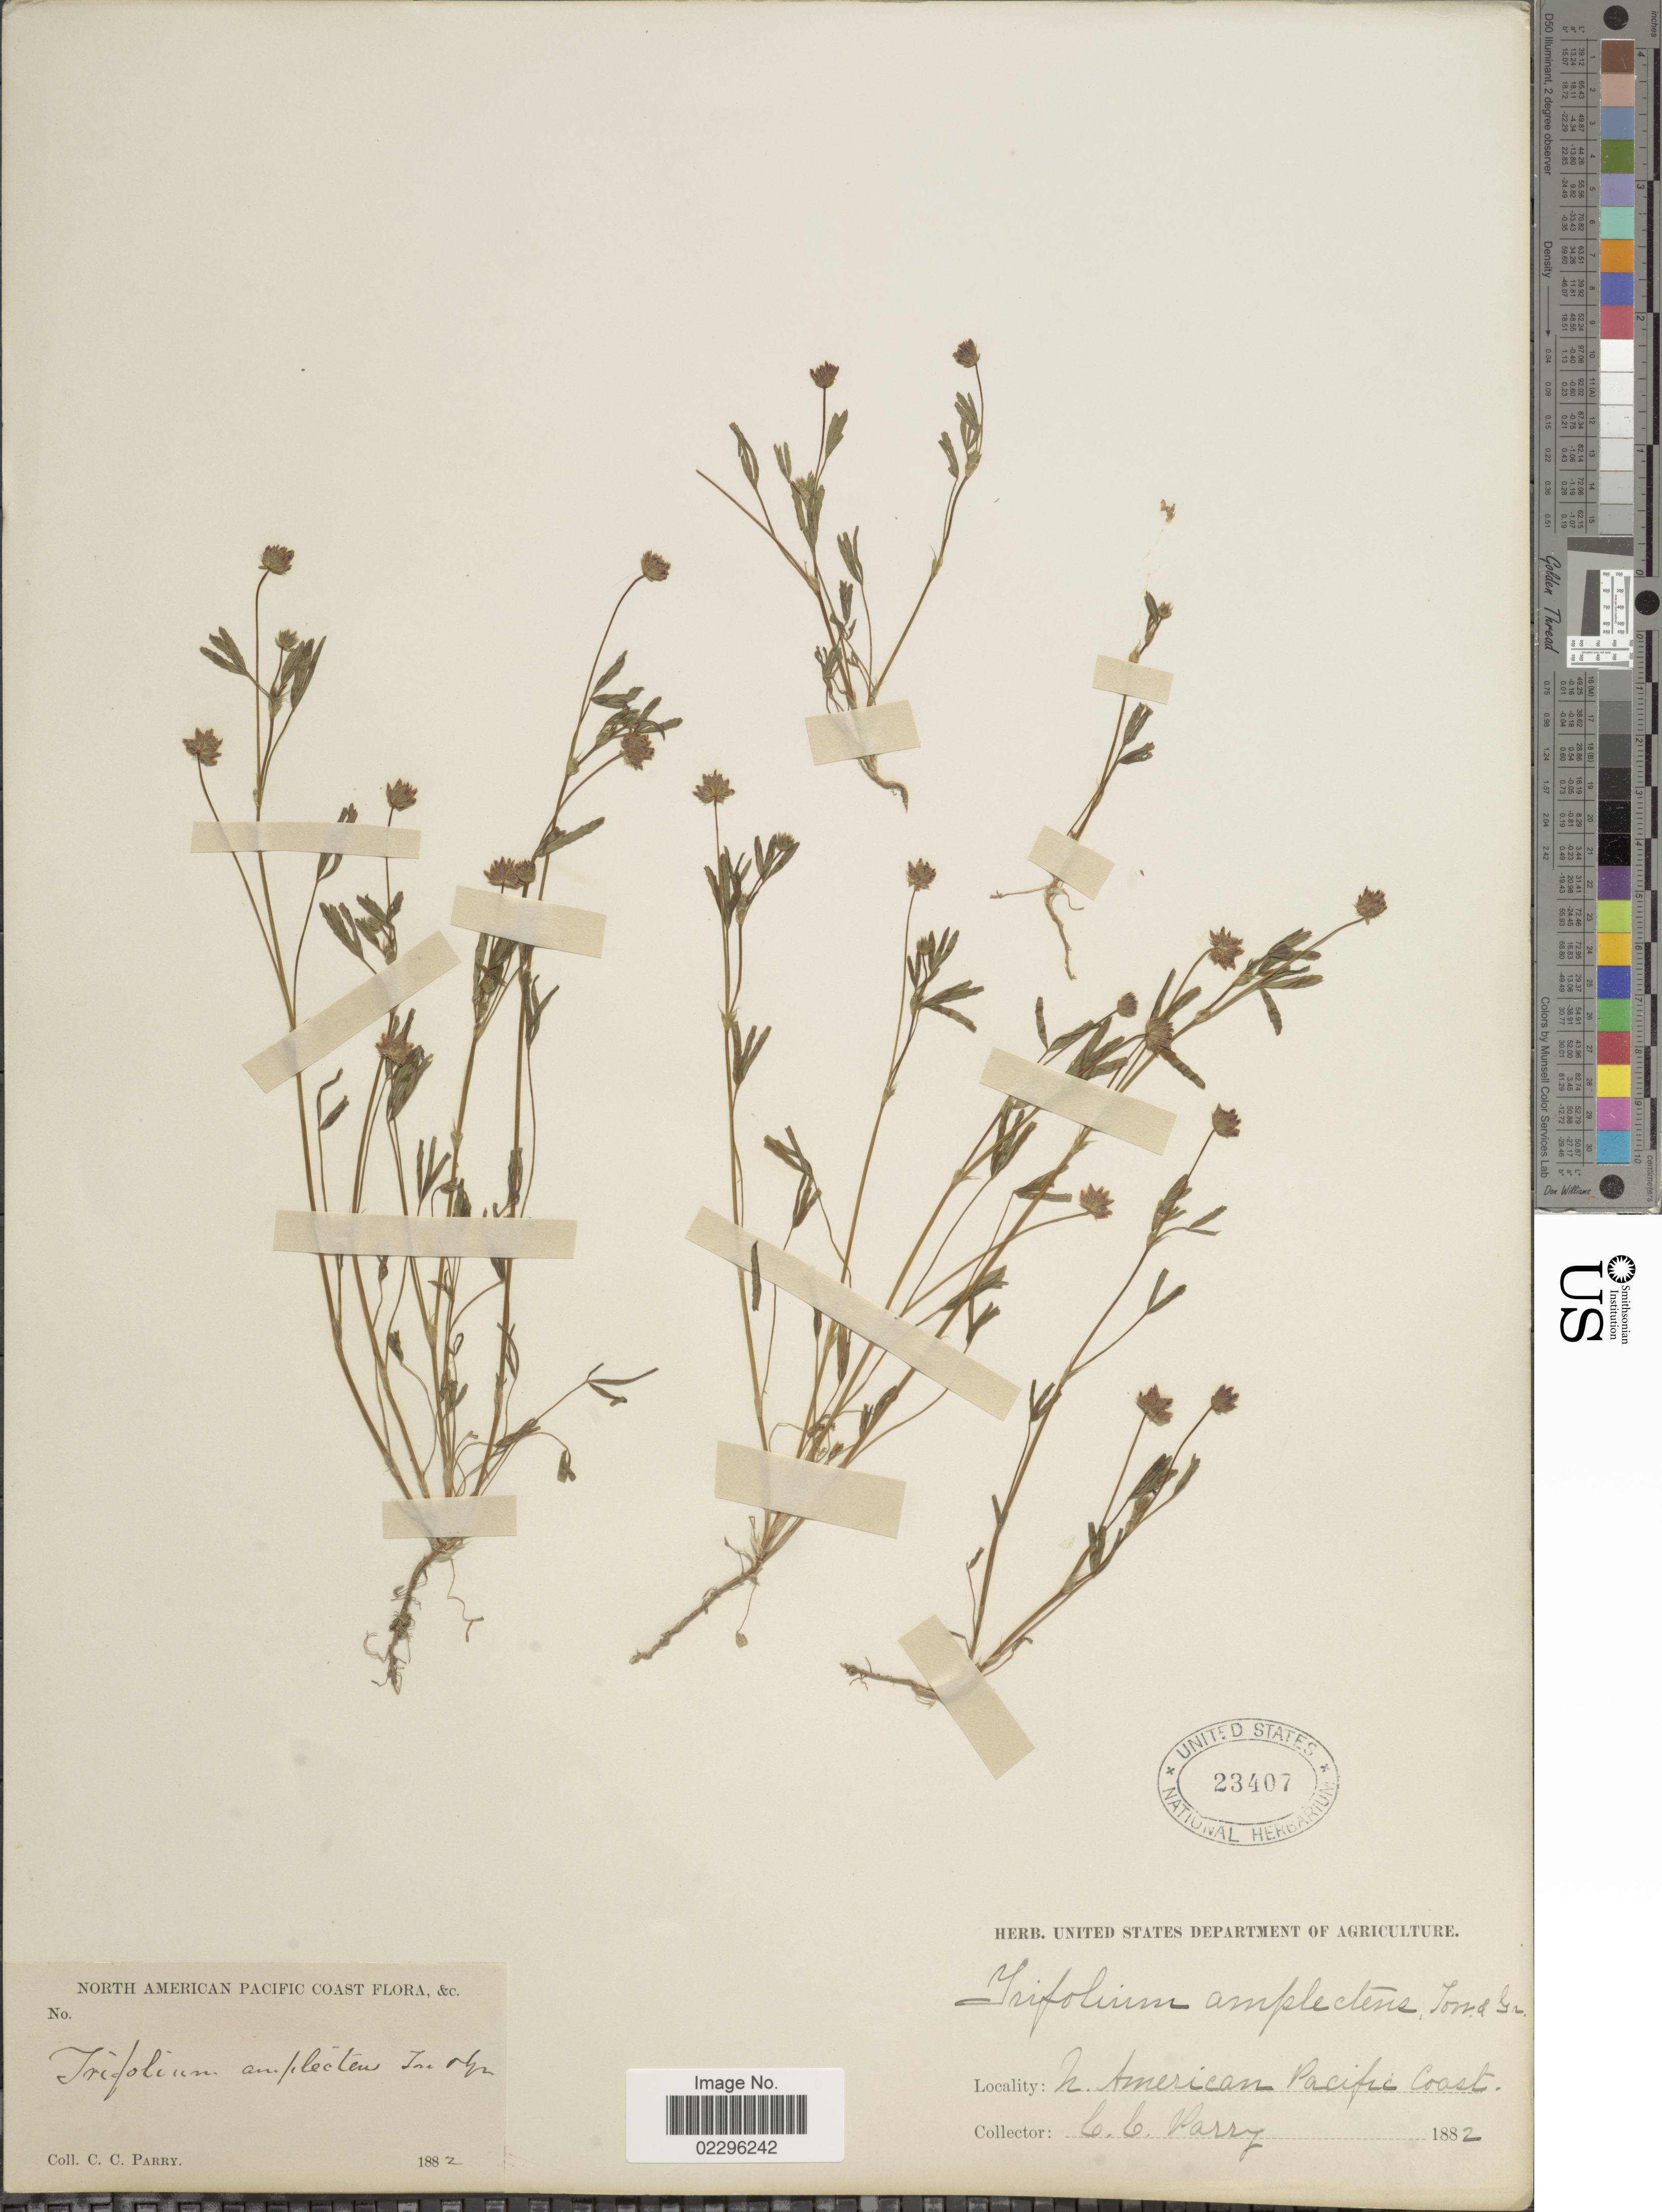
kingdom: Plantae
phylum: Tracheophyta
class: Magnoliopsida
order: Fabales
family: Fabaceae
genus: Trifolium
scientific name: Trifolium depauperatum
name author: Desv.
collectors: C. C. Parry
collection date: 1882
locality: North American Pacific Coast.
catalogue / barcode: US 23407